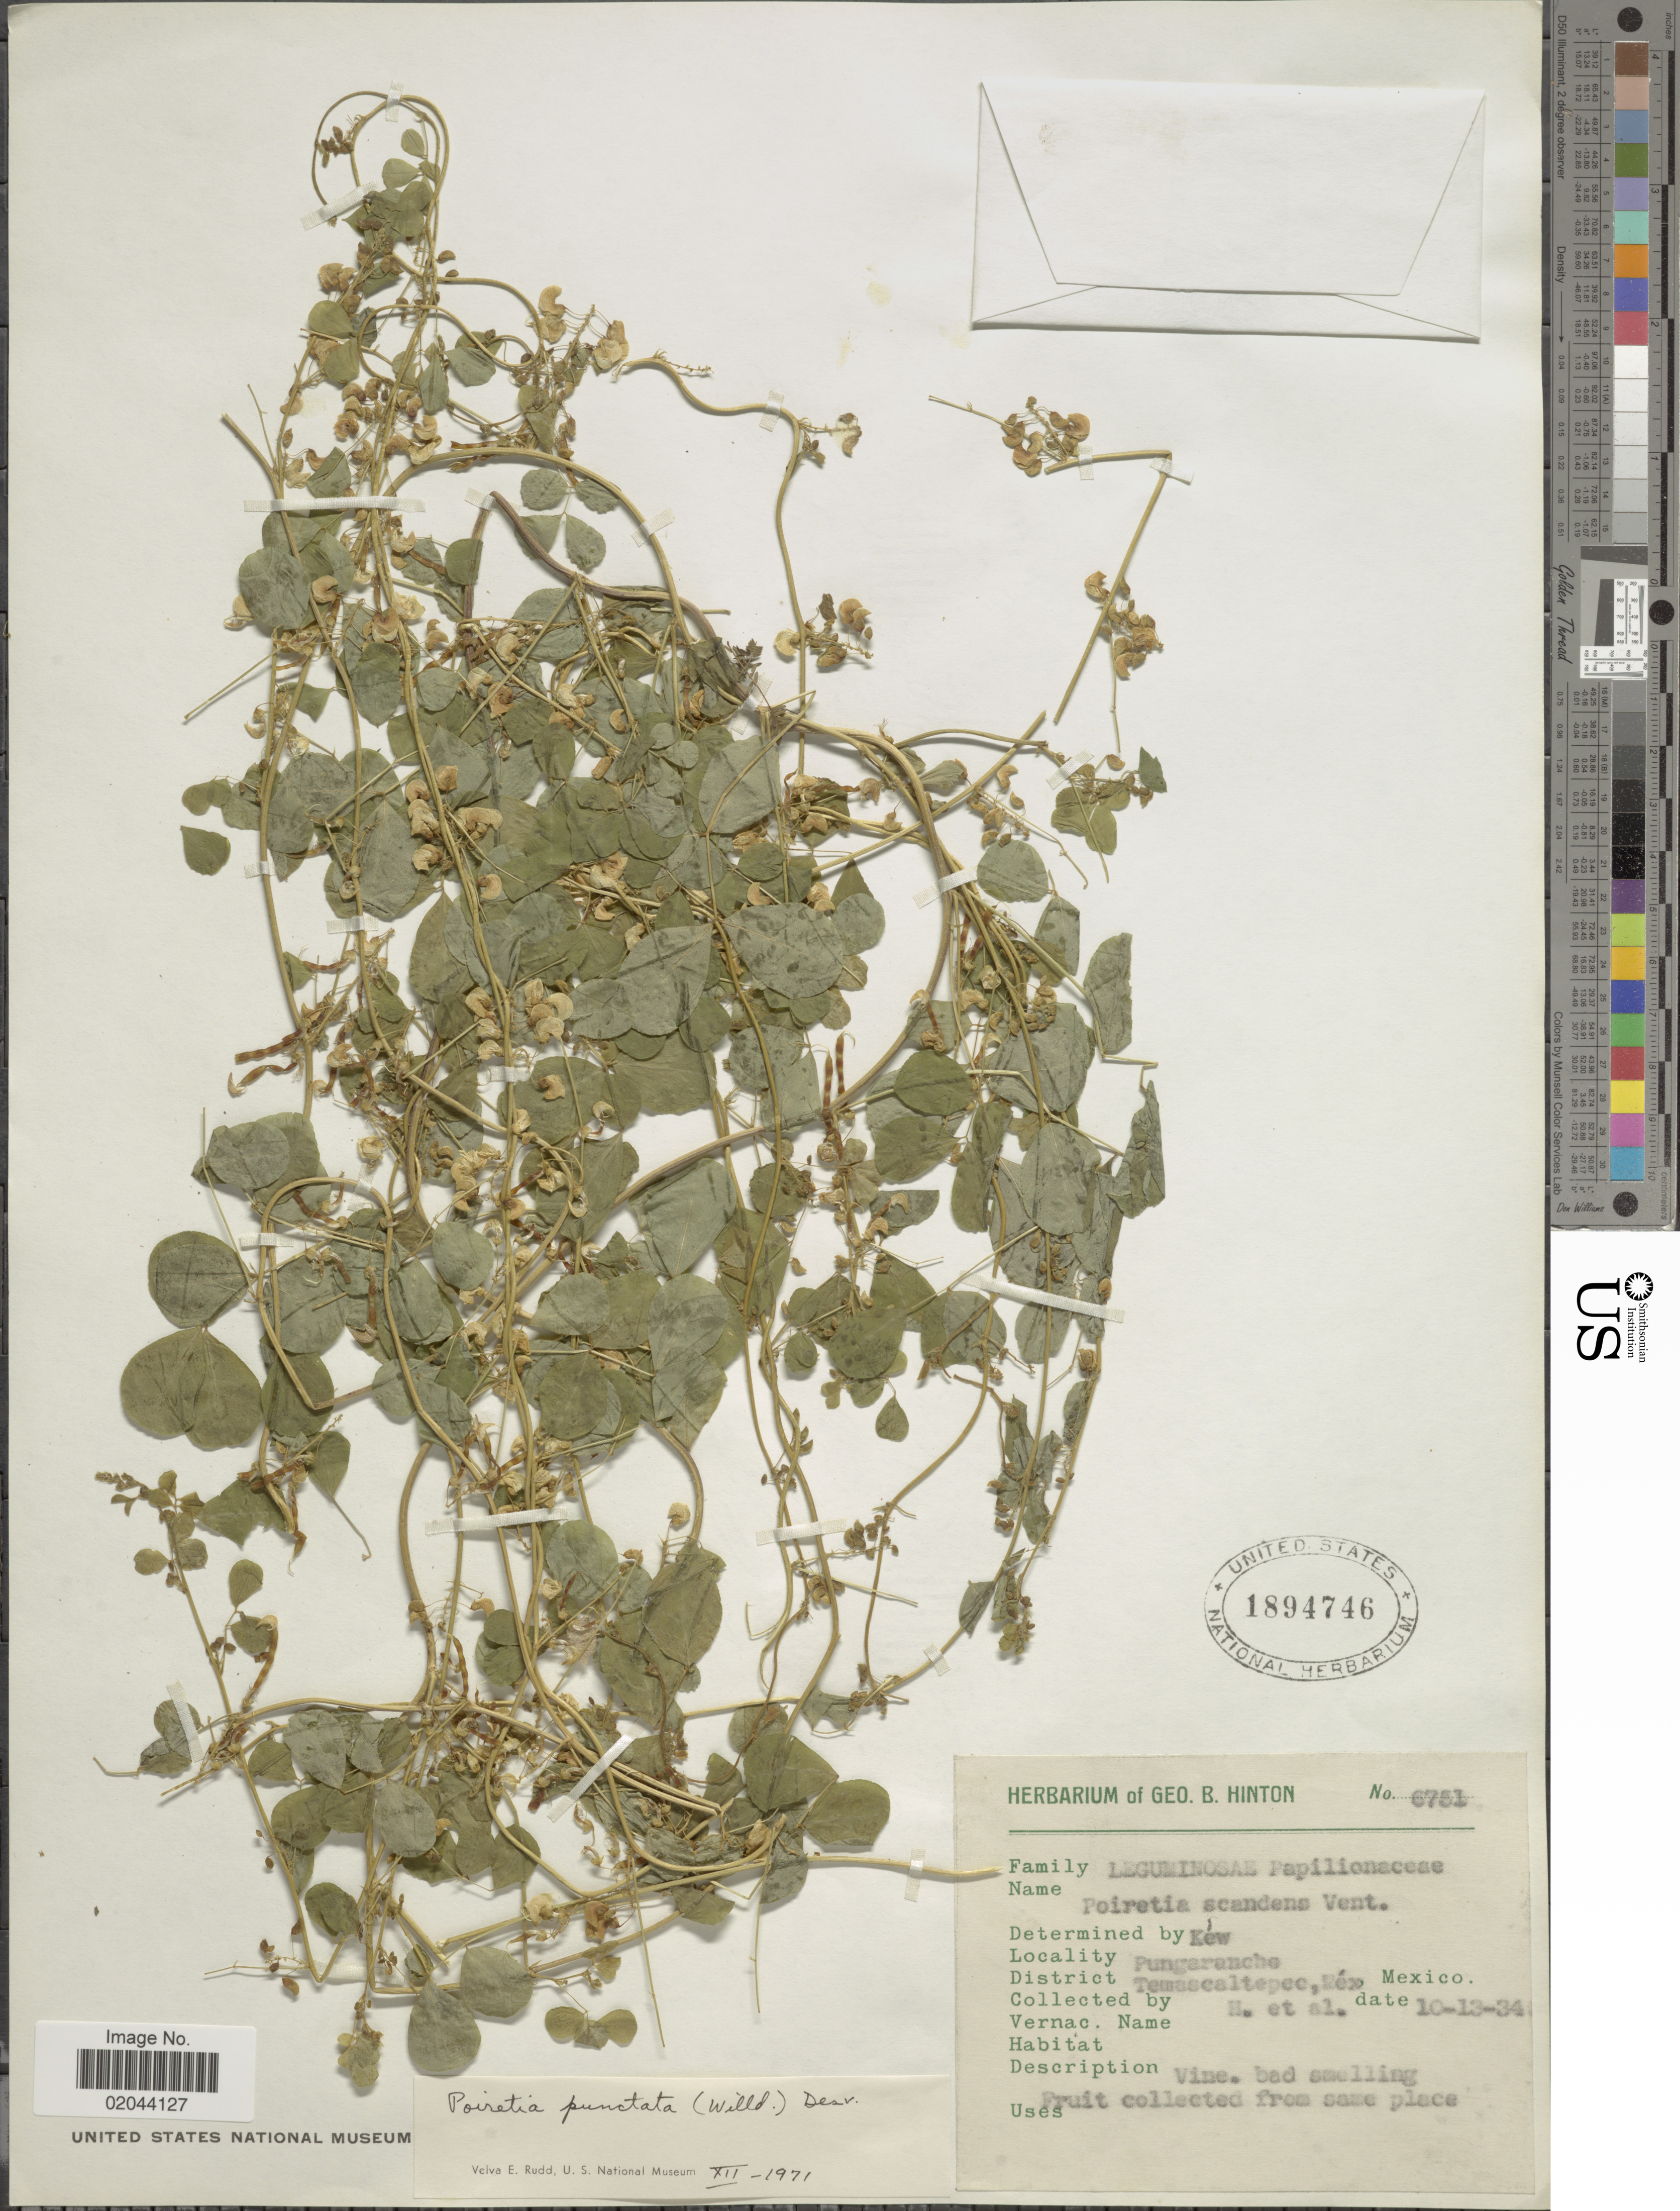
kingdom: Plantae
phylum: Tracheophyta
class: Magnoliopsida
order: Fabales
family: Fabaceae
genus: Poiretia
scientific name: Poiretia scandens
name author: Vent.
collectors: G. B. Hinton & et al.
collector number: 6751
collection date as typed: Transcribed d/m/y: 13/10/34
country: Mexico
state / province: México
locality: Pungaranche, District Temascaltepec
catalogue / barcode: US 1894746